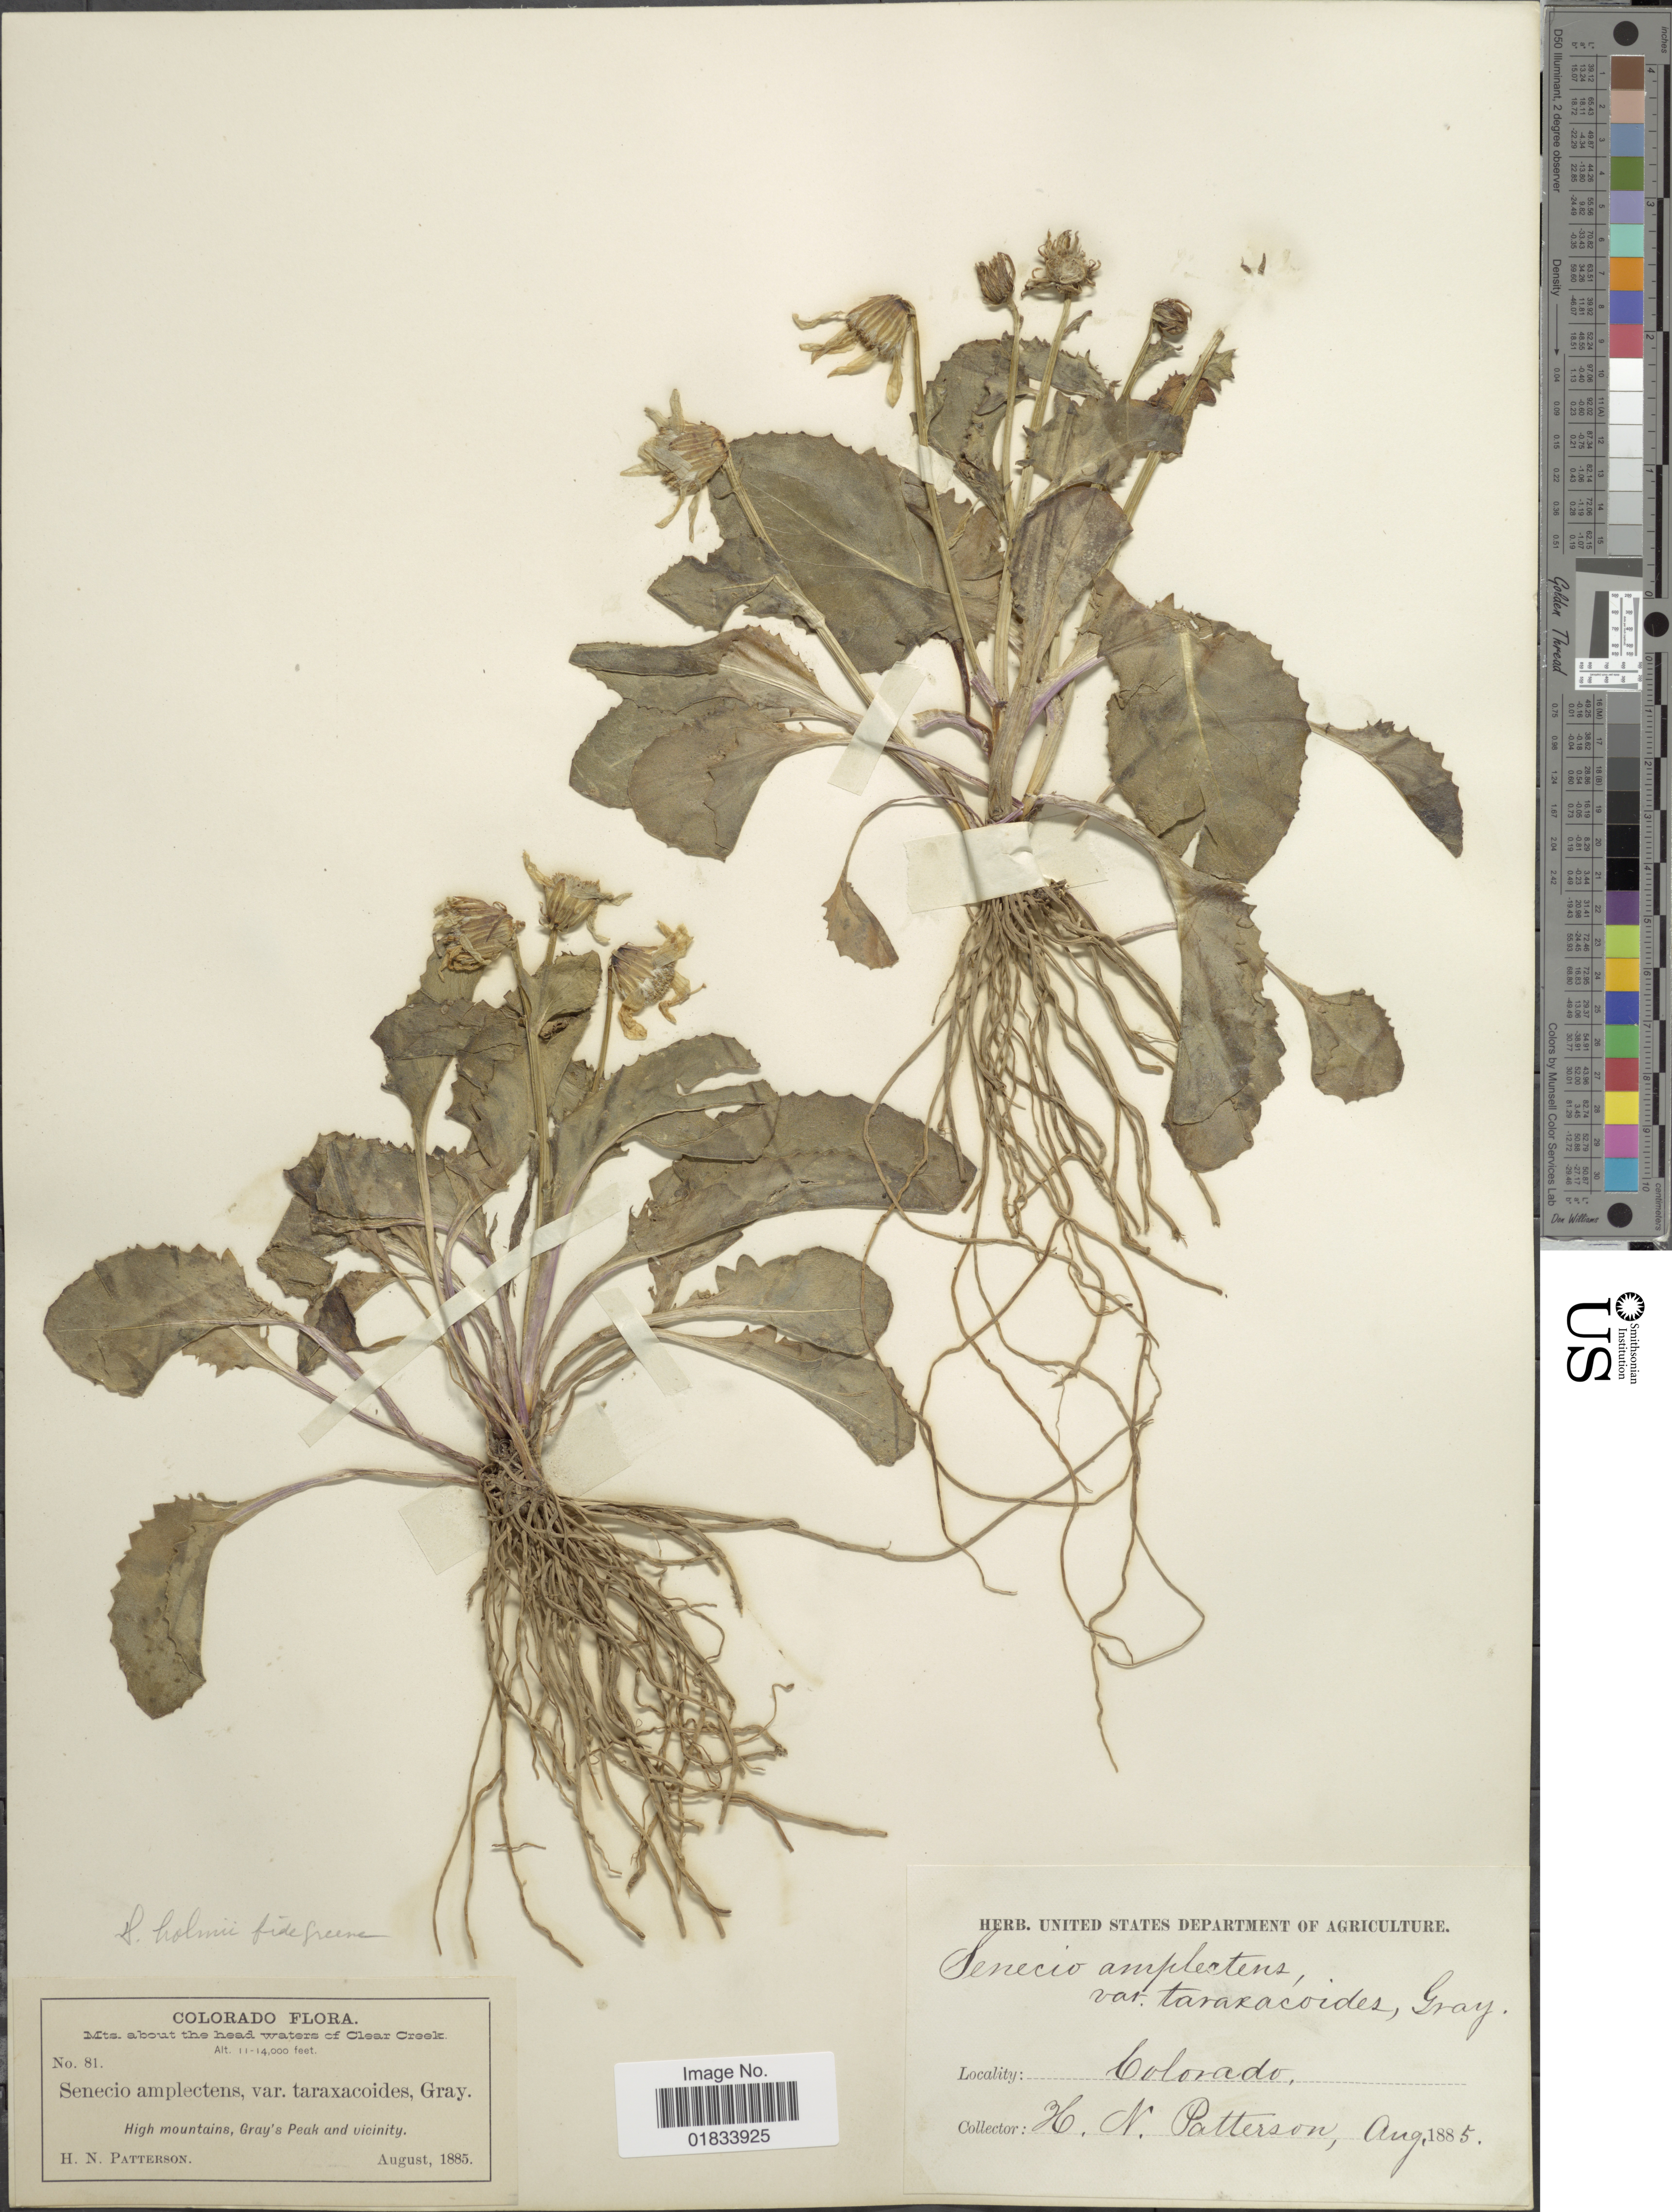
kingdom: Plantae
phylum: Tracheophyta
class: Magnoliopsida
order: Asterales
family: Asteraceae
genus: Senecio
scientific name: Senecio amplectens var. holmii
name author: (Greene) Harrington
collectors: H. N. Patterson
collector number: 81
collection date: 1885-08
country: United States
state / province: Colorado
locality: Mts. about the head waters of Clear Creek, High mountains, Gray's Peak and vicinity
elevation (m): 3353